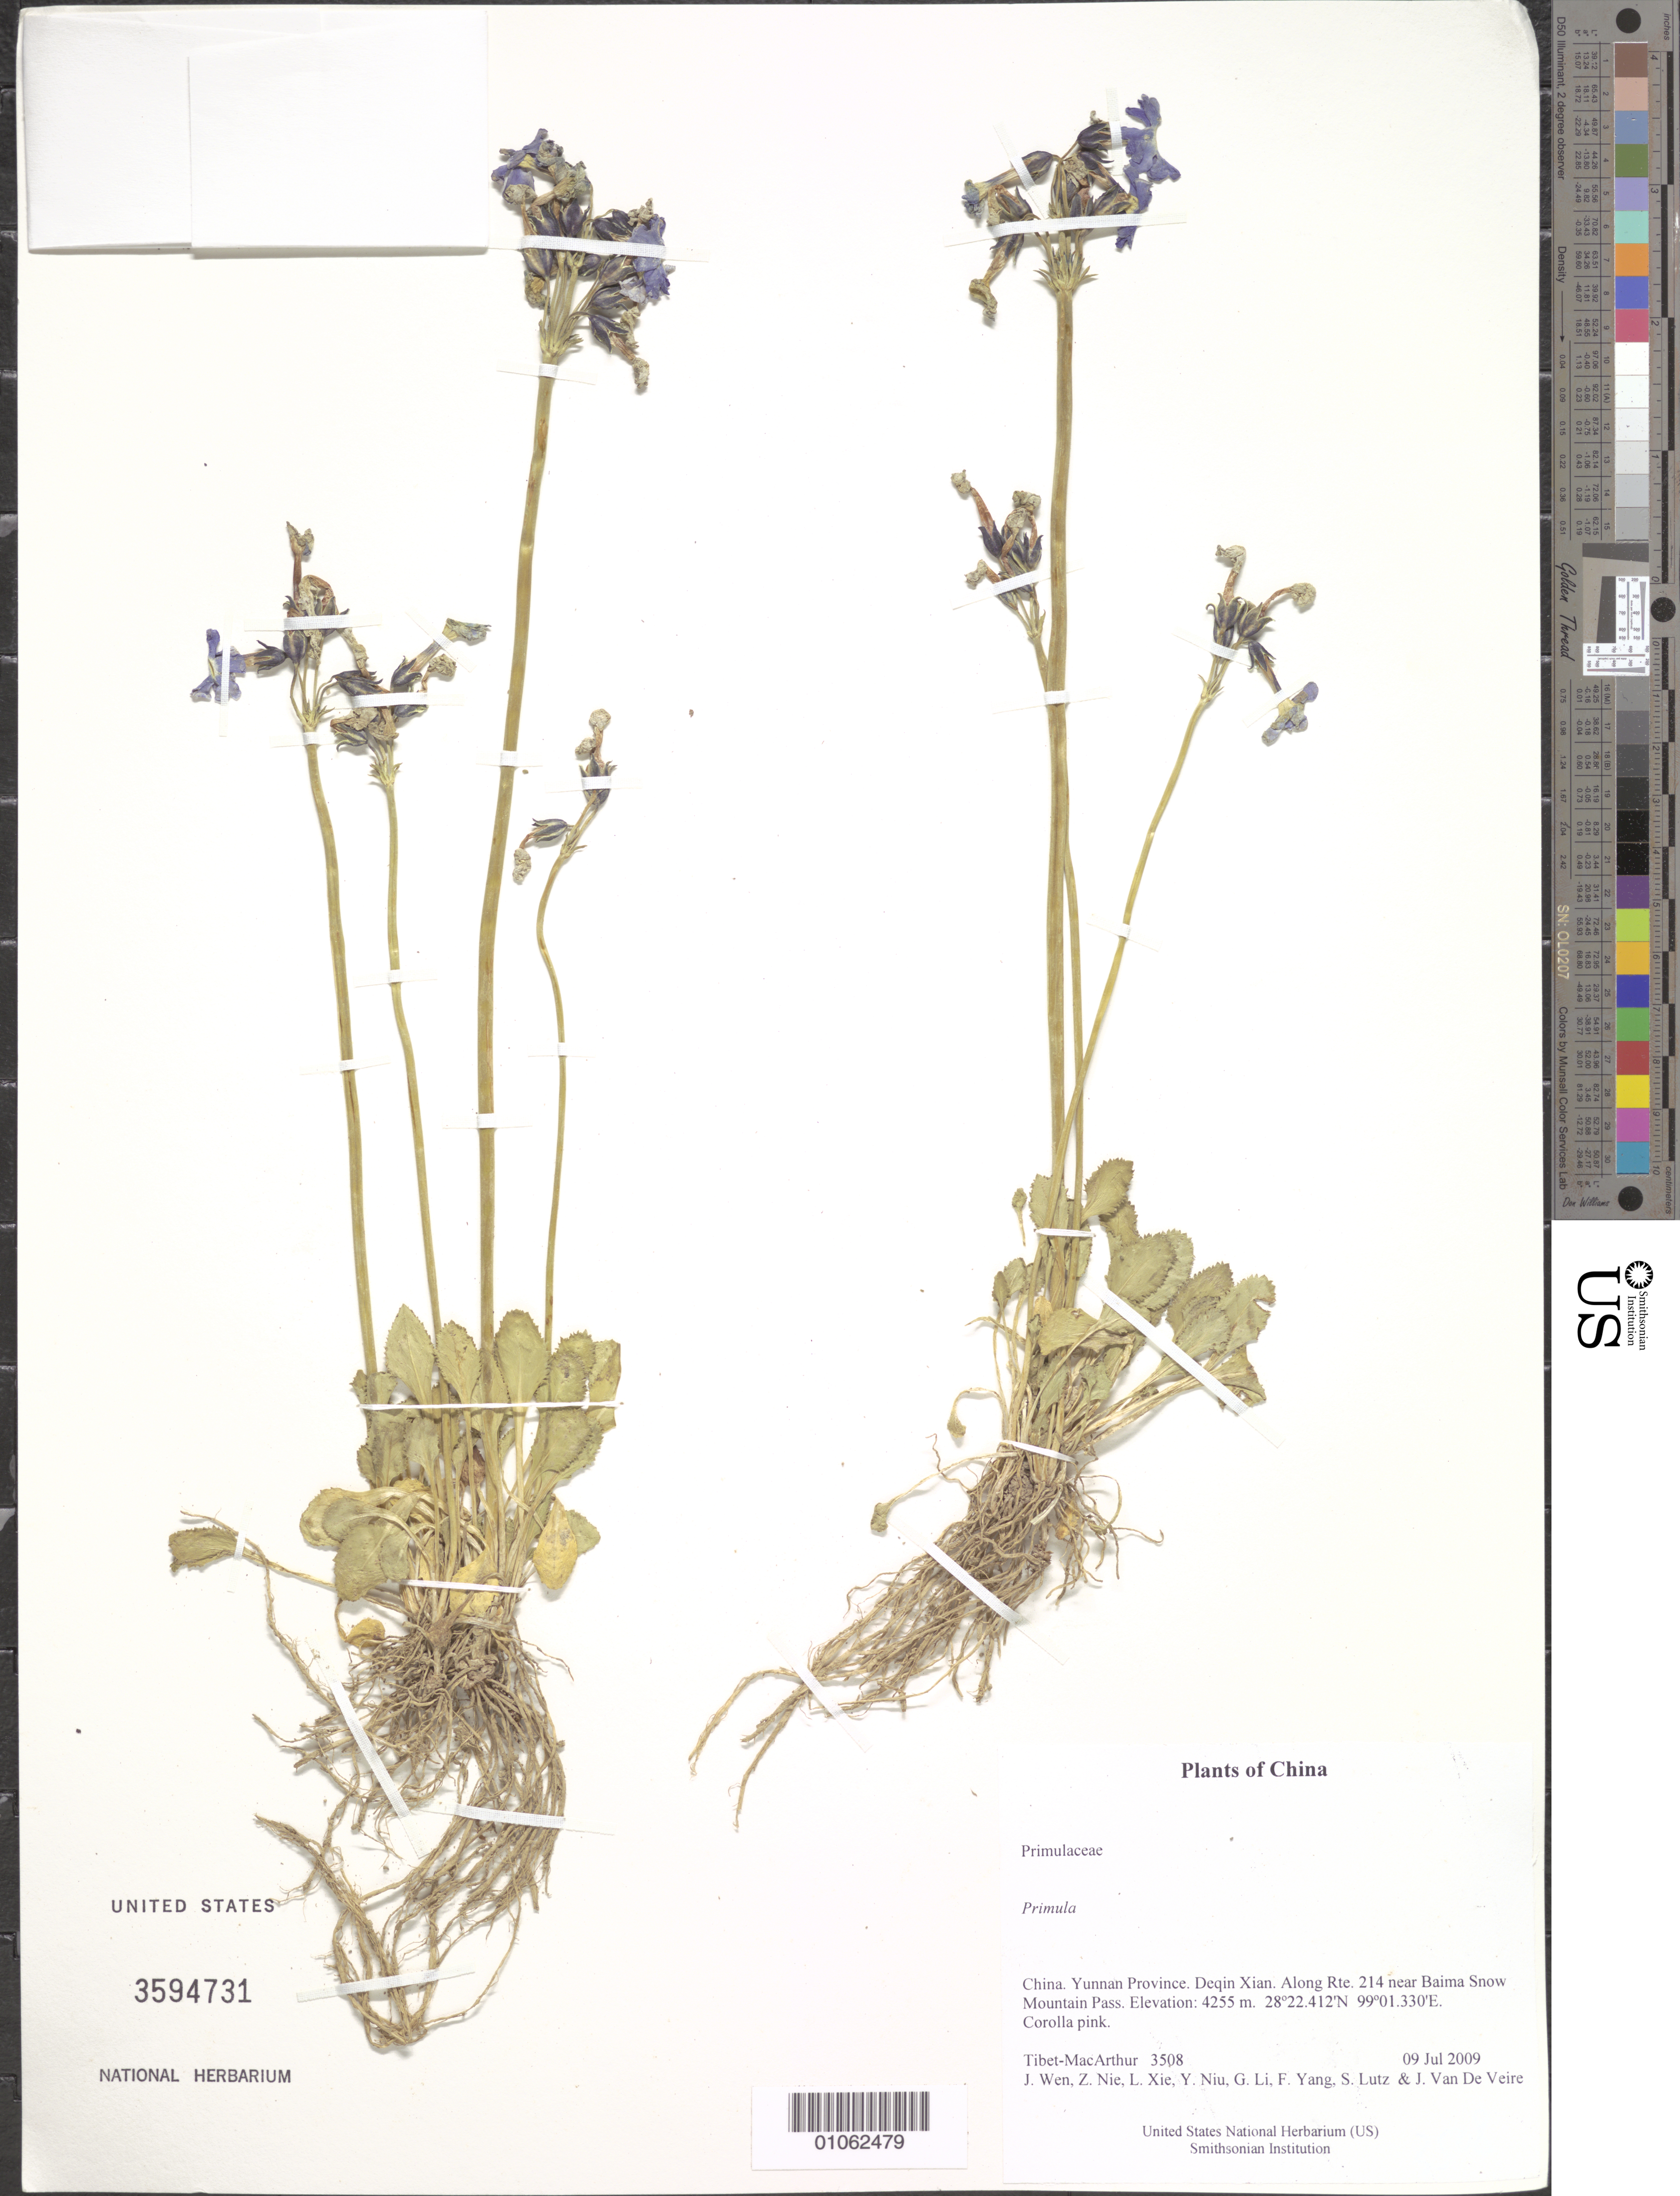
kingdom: Plantae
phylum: Tracheophyta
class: Magnoliopsida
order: Ericales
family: Primulaceae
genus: Primula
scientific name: Primula sp.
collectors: Tibet-MacArthur, J. Wen, Z. Nie, L. Xie, Y. Niu, G. Li, F. Yang, S. Lutz & J. Van De Veire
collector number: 3508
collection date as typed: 09 Jul 2009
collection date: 2009-07-09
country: China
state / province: Yunnan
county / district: Deqin Xian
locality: Along Rte. 214 near Baima Snow Mountain Pass.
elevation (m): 4255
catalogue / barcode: US 3594731